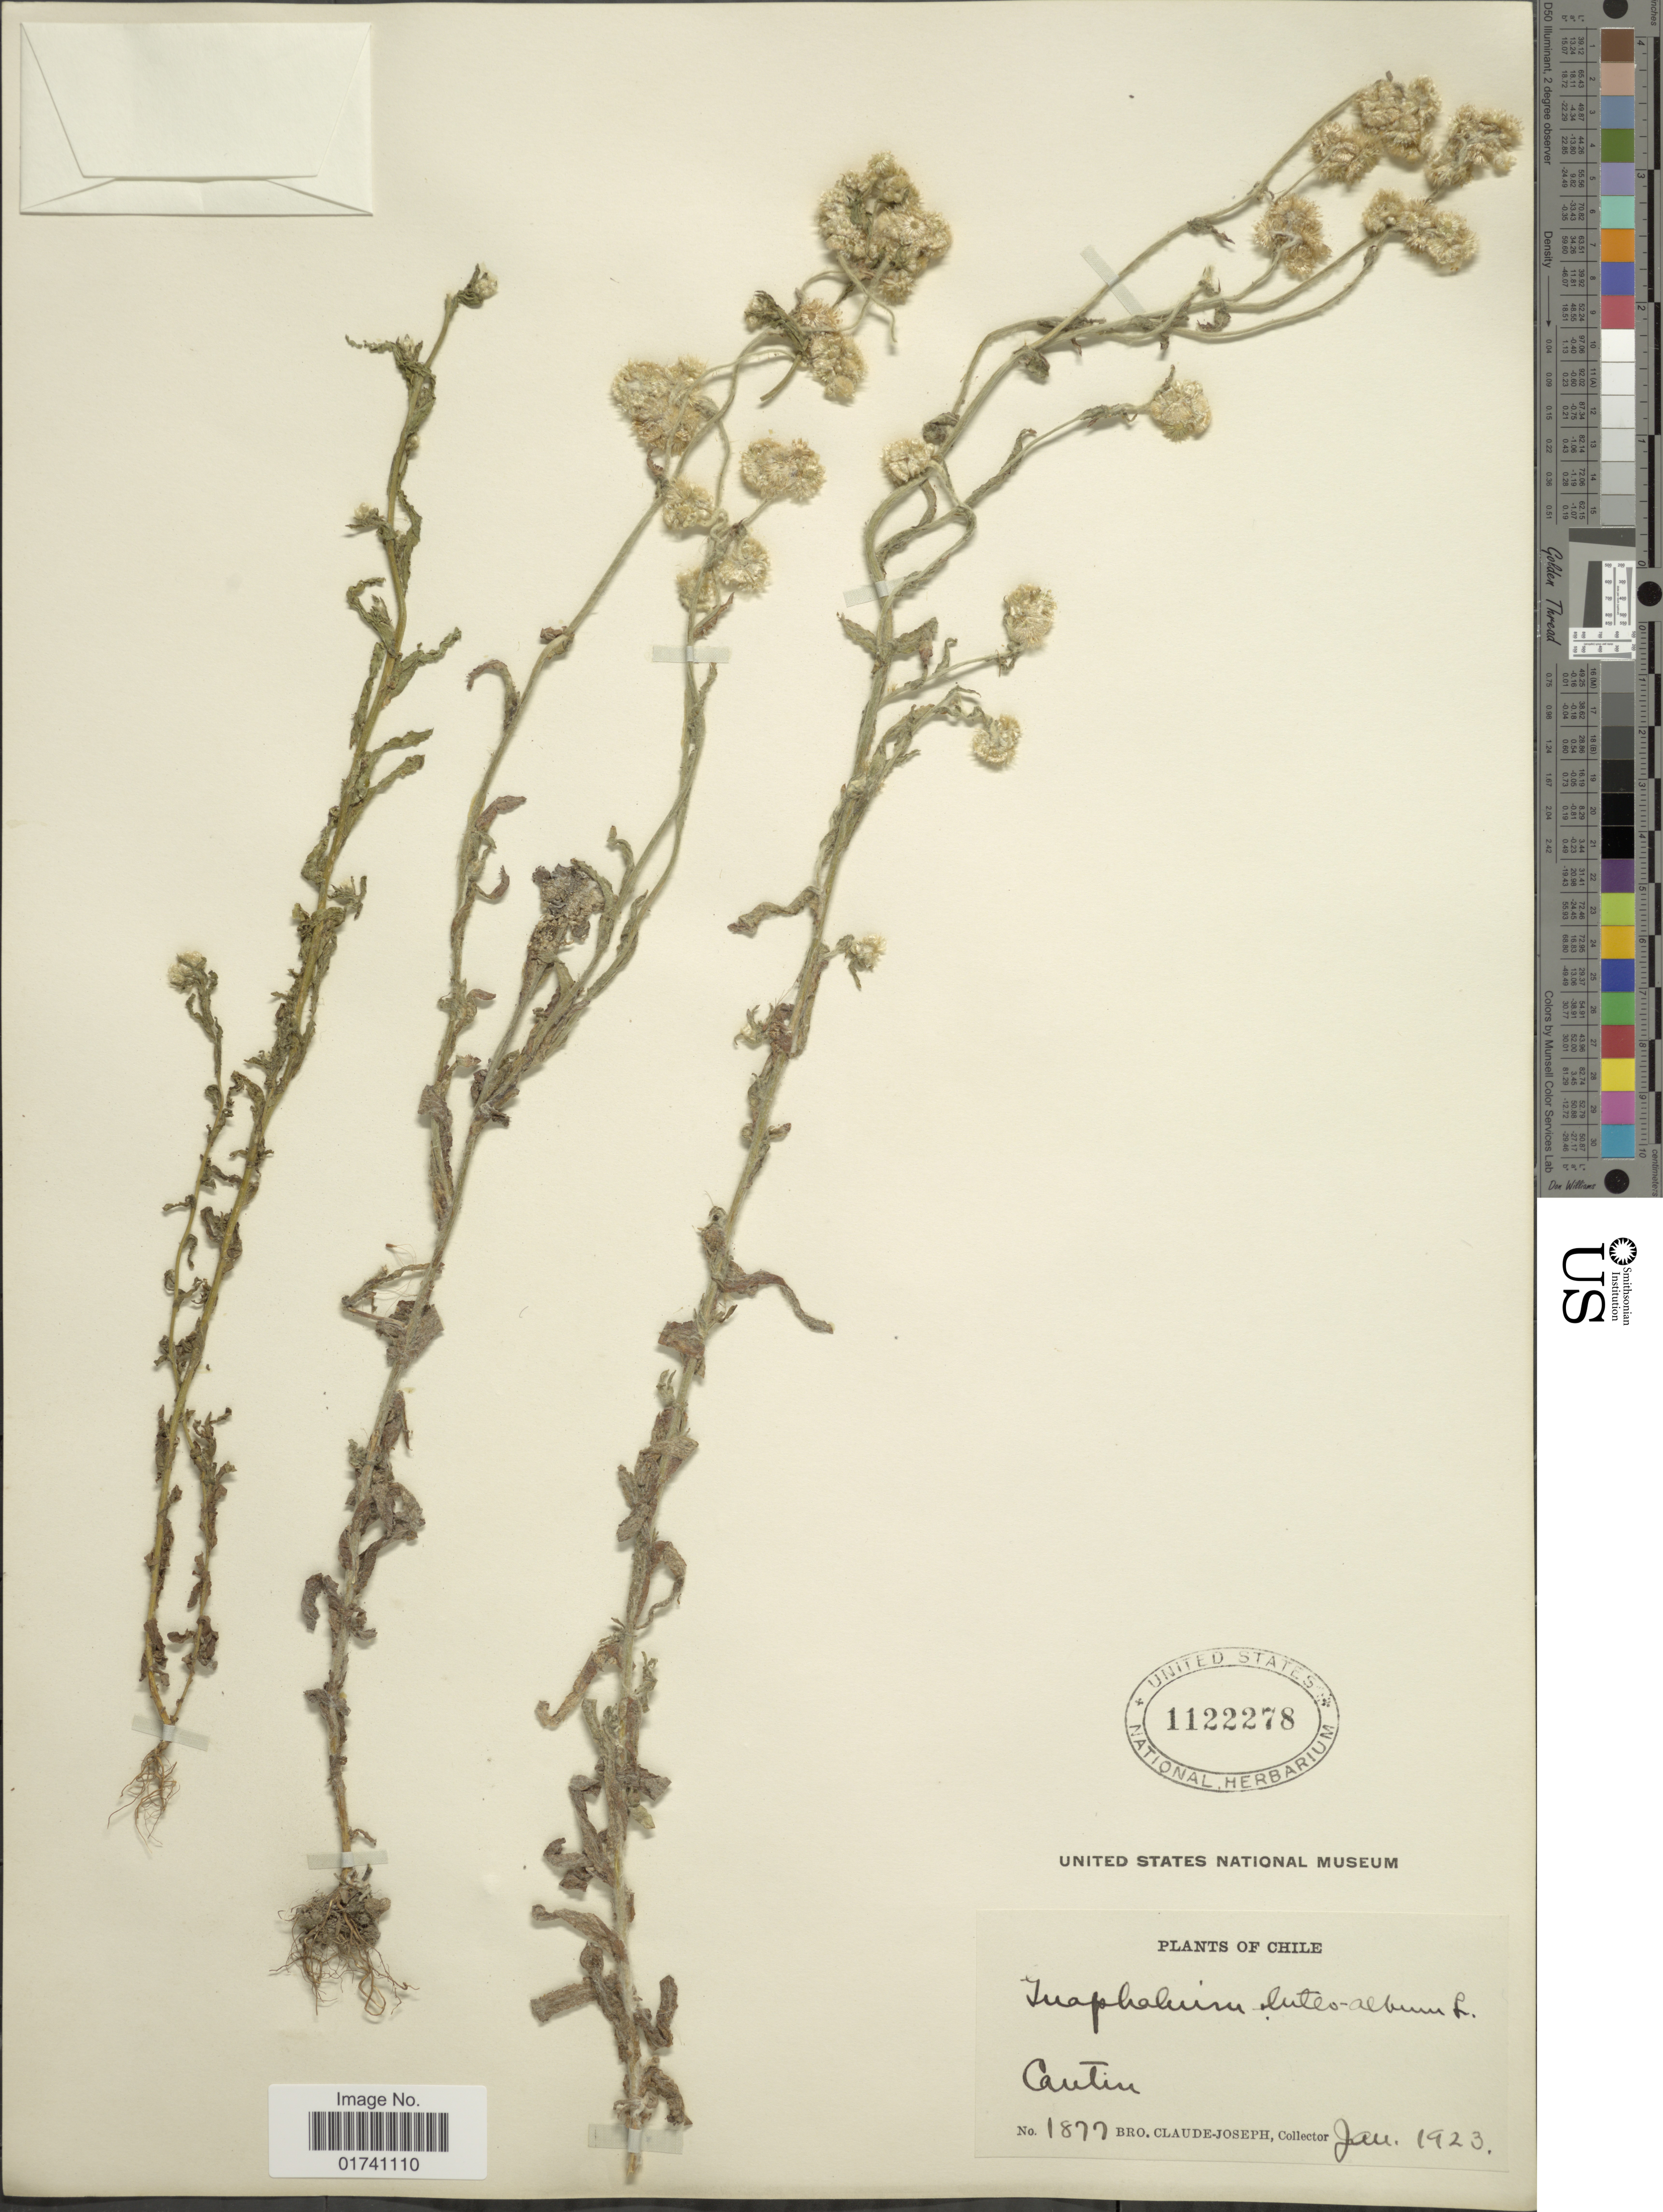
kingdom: Plantae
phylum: Tracheophyta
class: Magnoliopsida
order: Asterales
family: Asteraceae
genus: Laphangium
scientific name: Laphangium luteoalbum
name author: (L.) Tzvelev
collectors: Bro. Claude-Joseph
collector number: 1877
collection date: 1923-01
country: Chile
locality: Cantin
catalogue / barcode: US 1122278